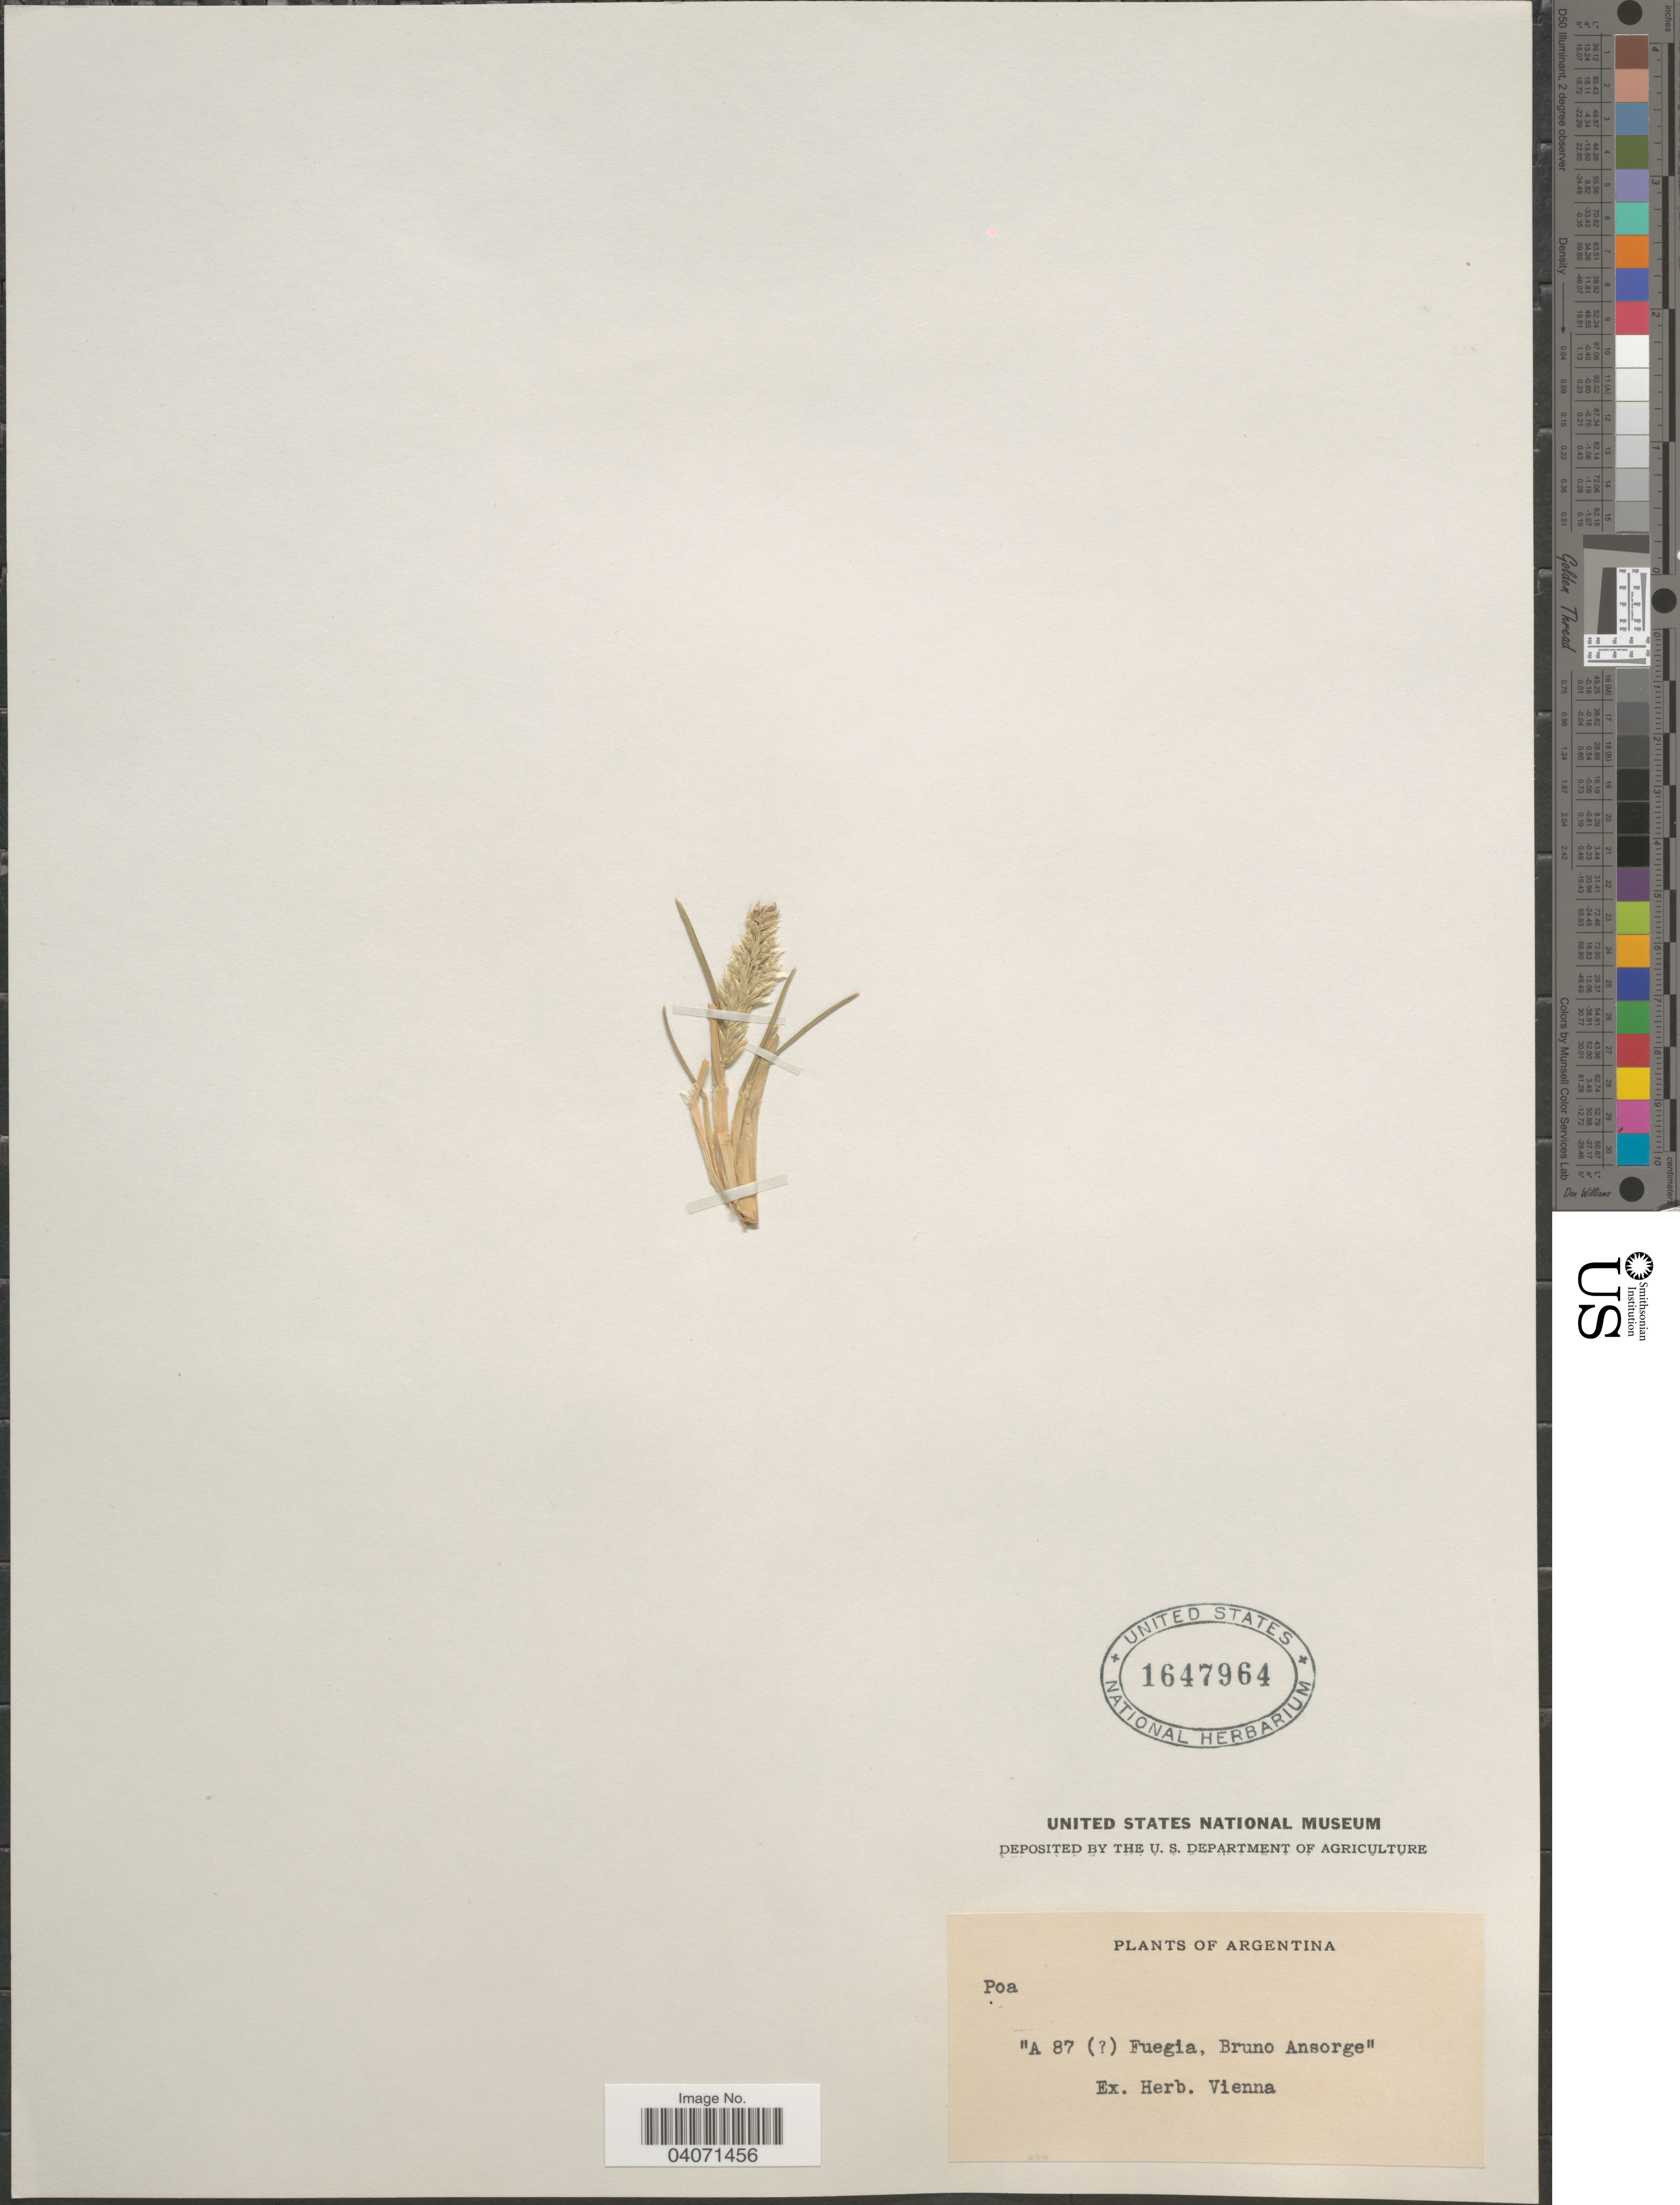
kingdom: Plantae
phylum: Tracheophyta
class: Liliopsida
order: Poales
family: Poaceae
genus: Poa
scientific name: Poa spiciformis var. spiciformis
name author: Steud.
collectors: ex herb. Vienna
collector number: A87?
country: Argentina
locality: Fuegia, Bruno Ansorge.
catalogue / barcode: US 1647964